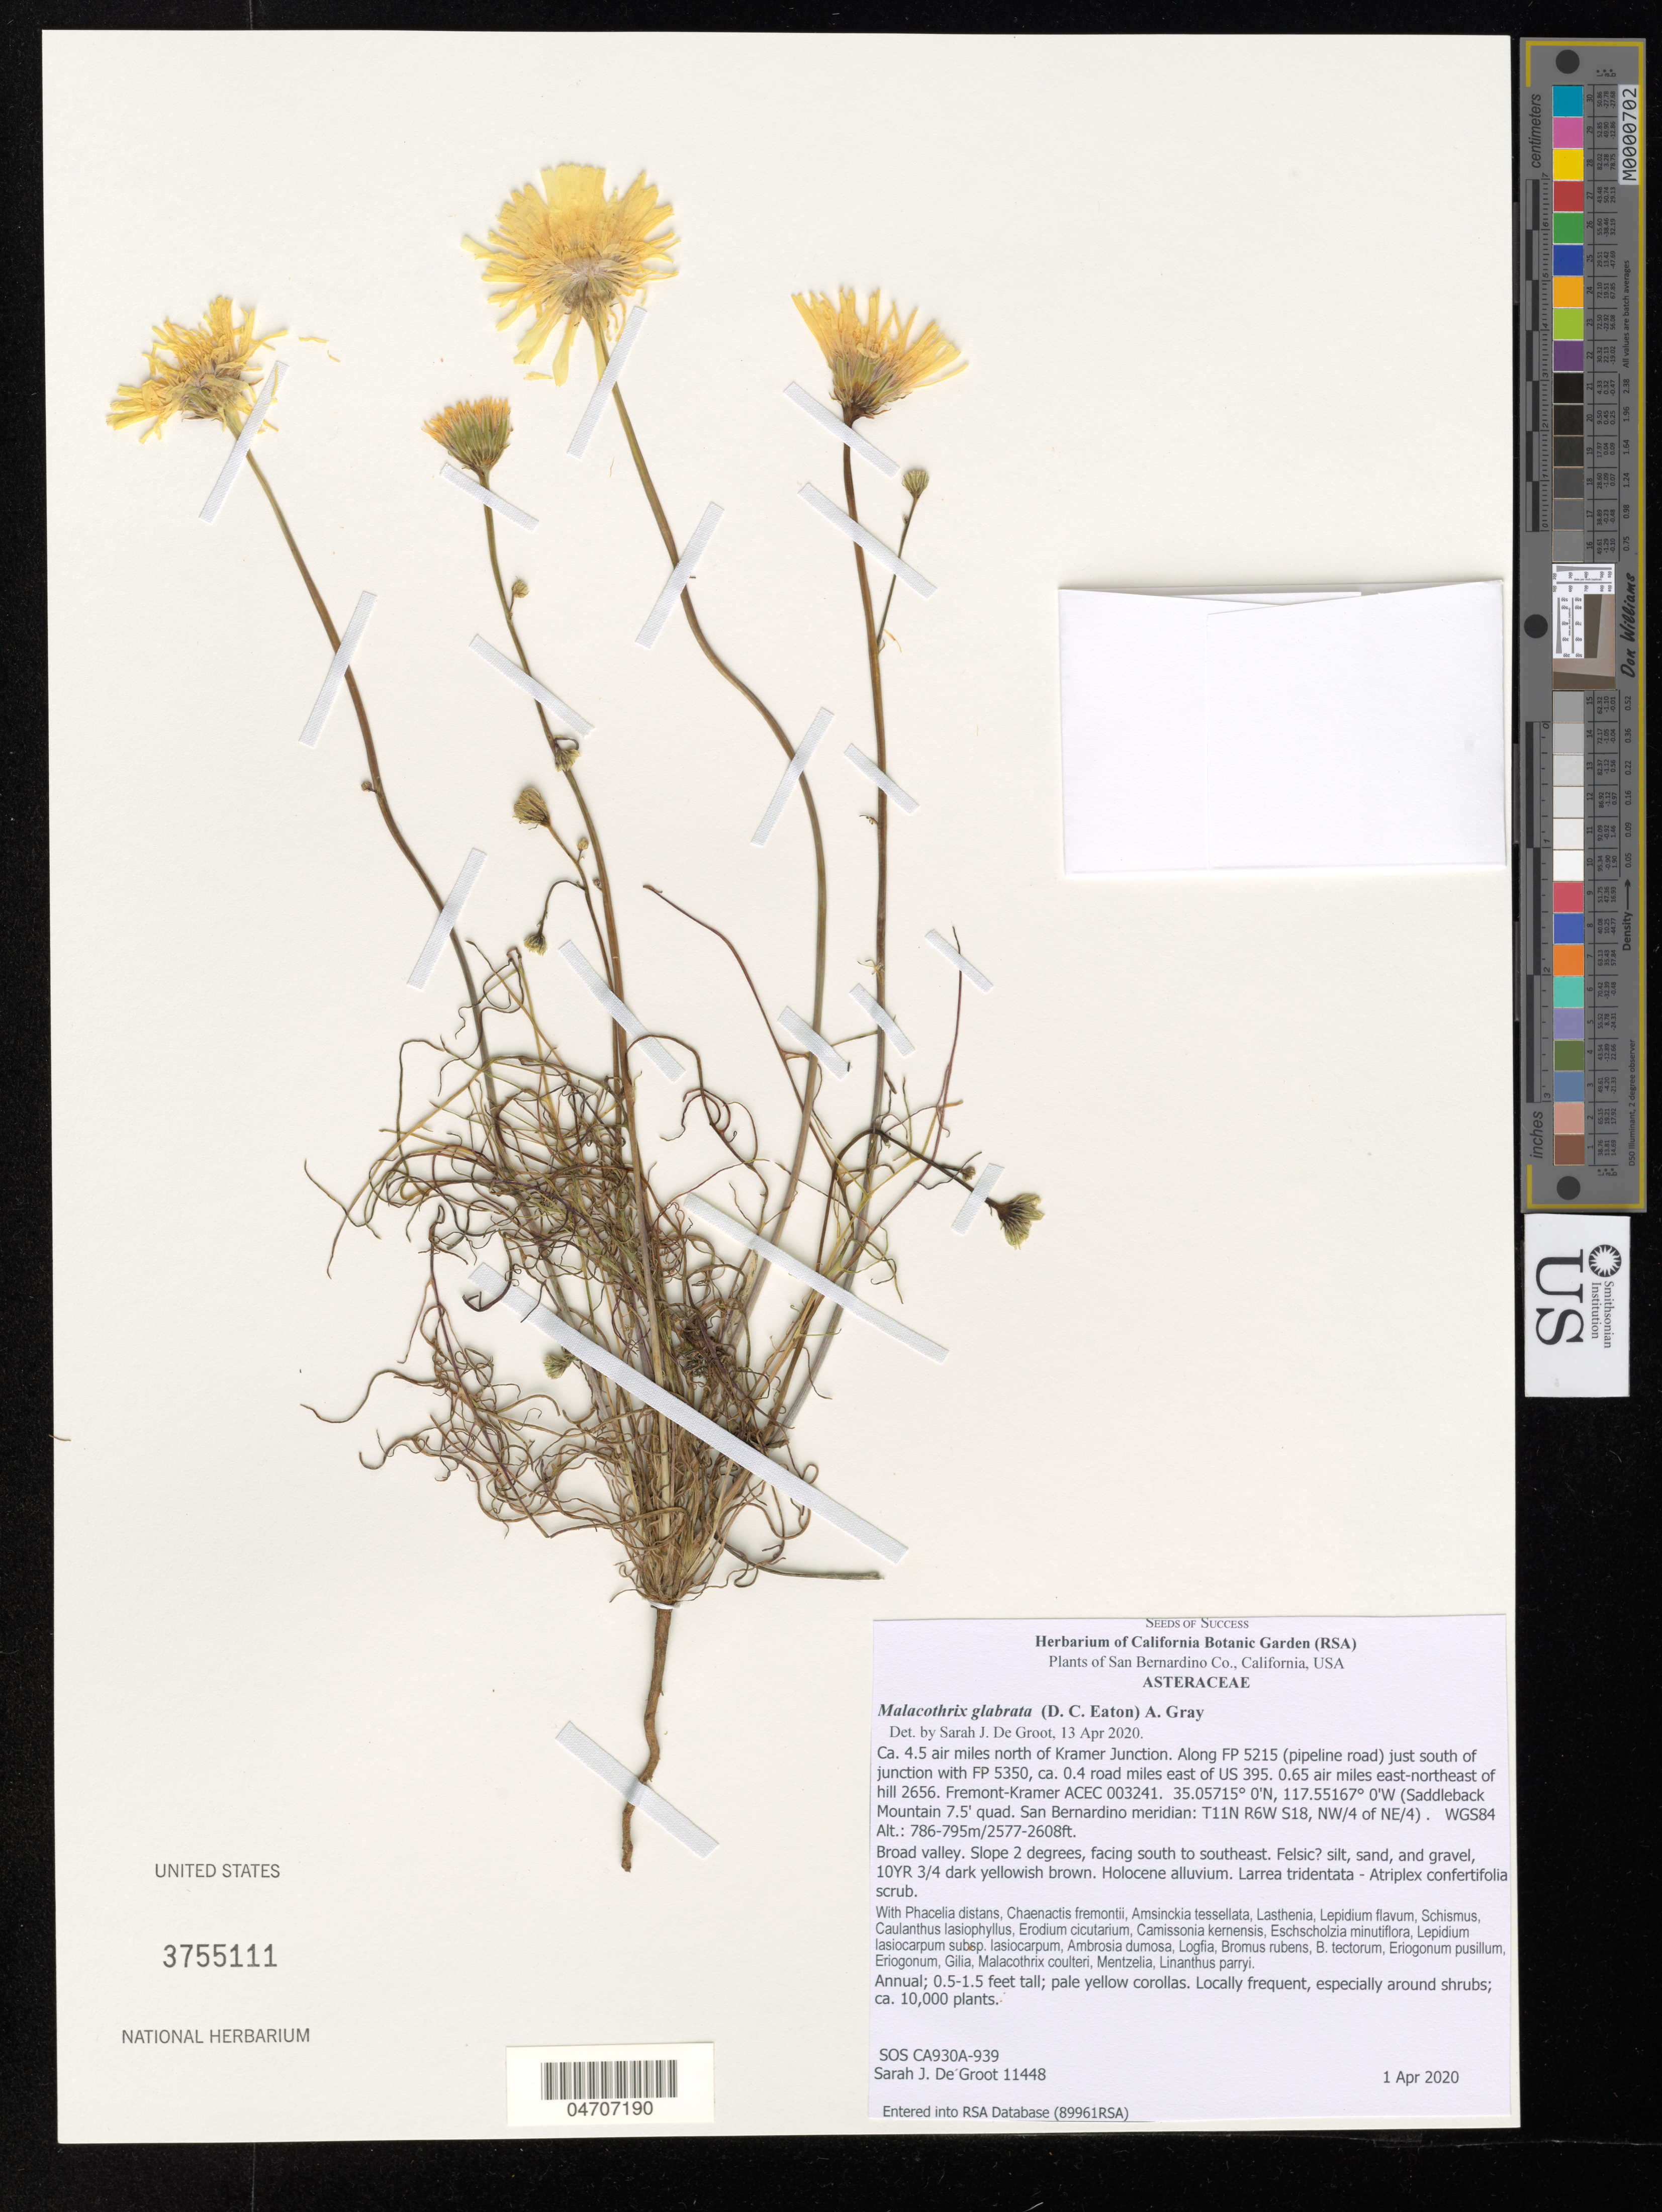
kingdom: Plantae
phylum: Tracheophyta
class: Magnoliopsida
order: Asterales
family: Asteraceae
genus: Malacothrix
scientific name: Malacothrix glabrata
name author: (A. Gray ex D.C. Eaton) A. Gray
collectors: S. De Groot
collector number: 11448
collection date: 2020-04-01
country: United States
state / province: California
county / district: San Bernardino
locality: San Bernardino Co. Ca. 4.5 air miles north of Kramer Junction. Along FP 5215 (pipeline road) just south of junction with FP 5350, ca. 0.4 road miles east of US 395. 0.65 air miles east-northeast of hill 2656. Fremont-Kramer ACEC 003241. (Saddleback Mountain 7.5' quad. San Bernardino meridian: T11N R6W S18, NW/4 of NE/4). WGS84. Broad valley.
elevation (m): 786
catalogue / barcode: US 3755111